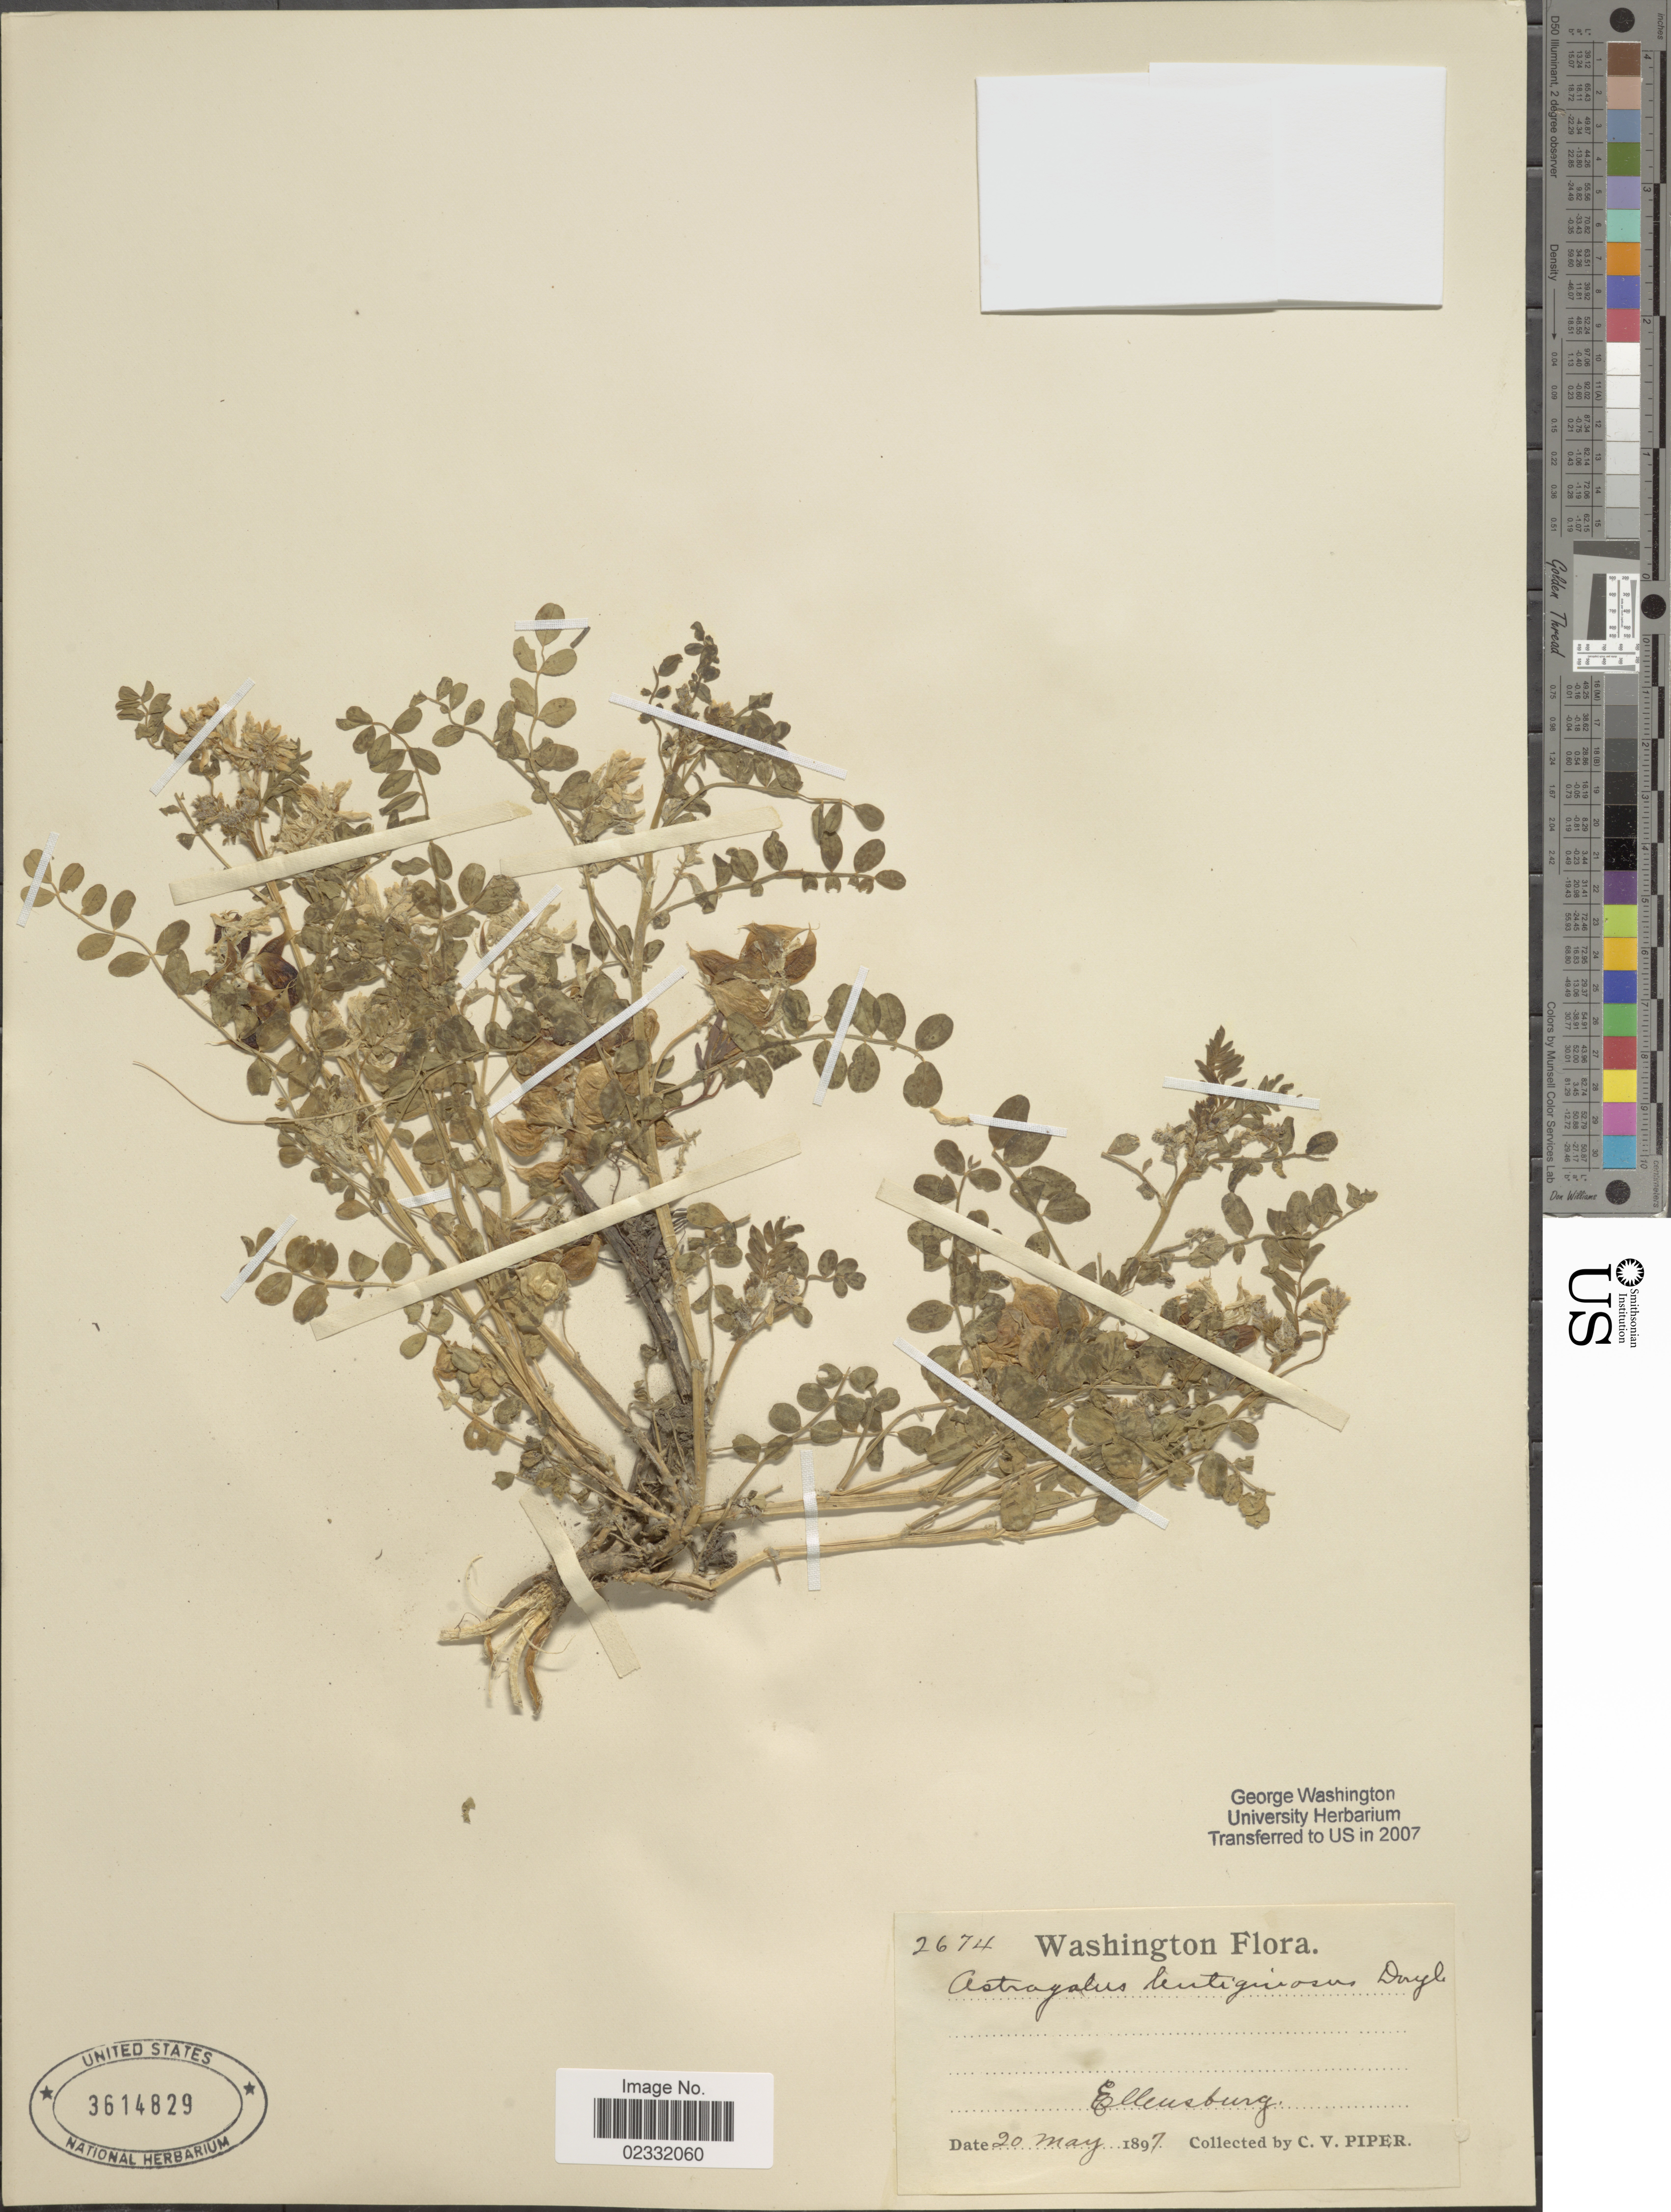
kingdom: Plantae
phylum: Tracheophyta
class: Magnoliopsida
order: Fabales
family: Fabaceae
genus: Astragalus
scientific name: Astragalus lentiginosus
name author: Douglas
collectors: C. V. Piper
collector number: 2674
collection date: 1897-05-20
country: United States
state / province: Washington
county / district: Kittitas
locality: Ellensburg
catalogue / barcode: US 3614829